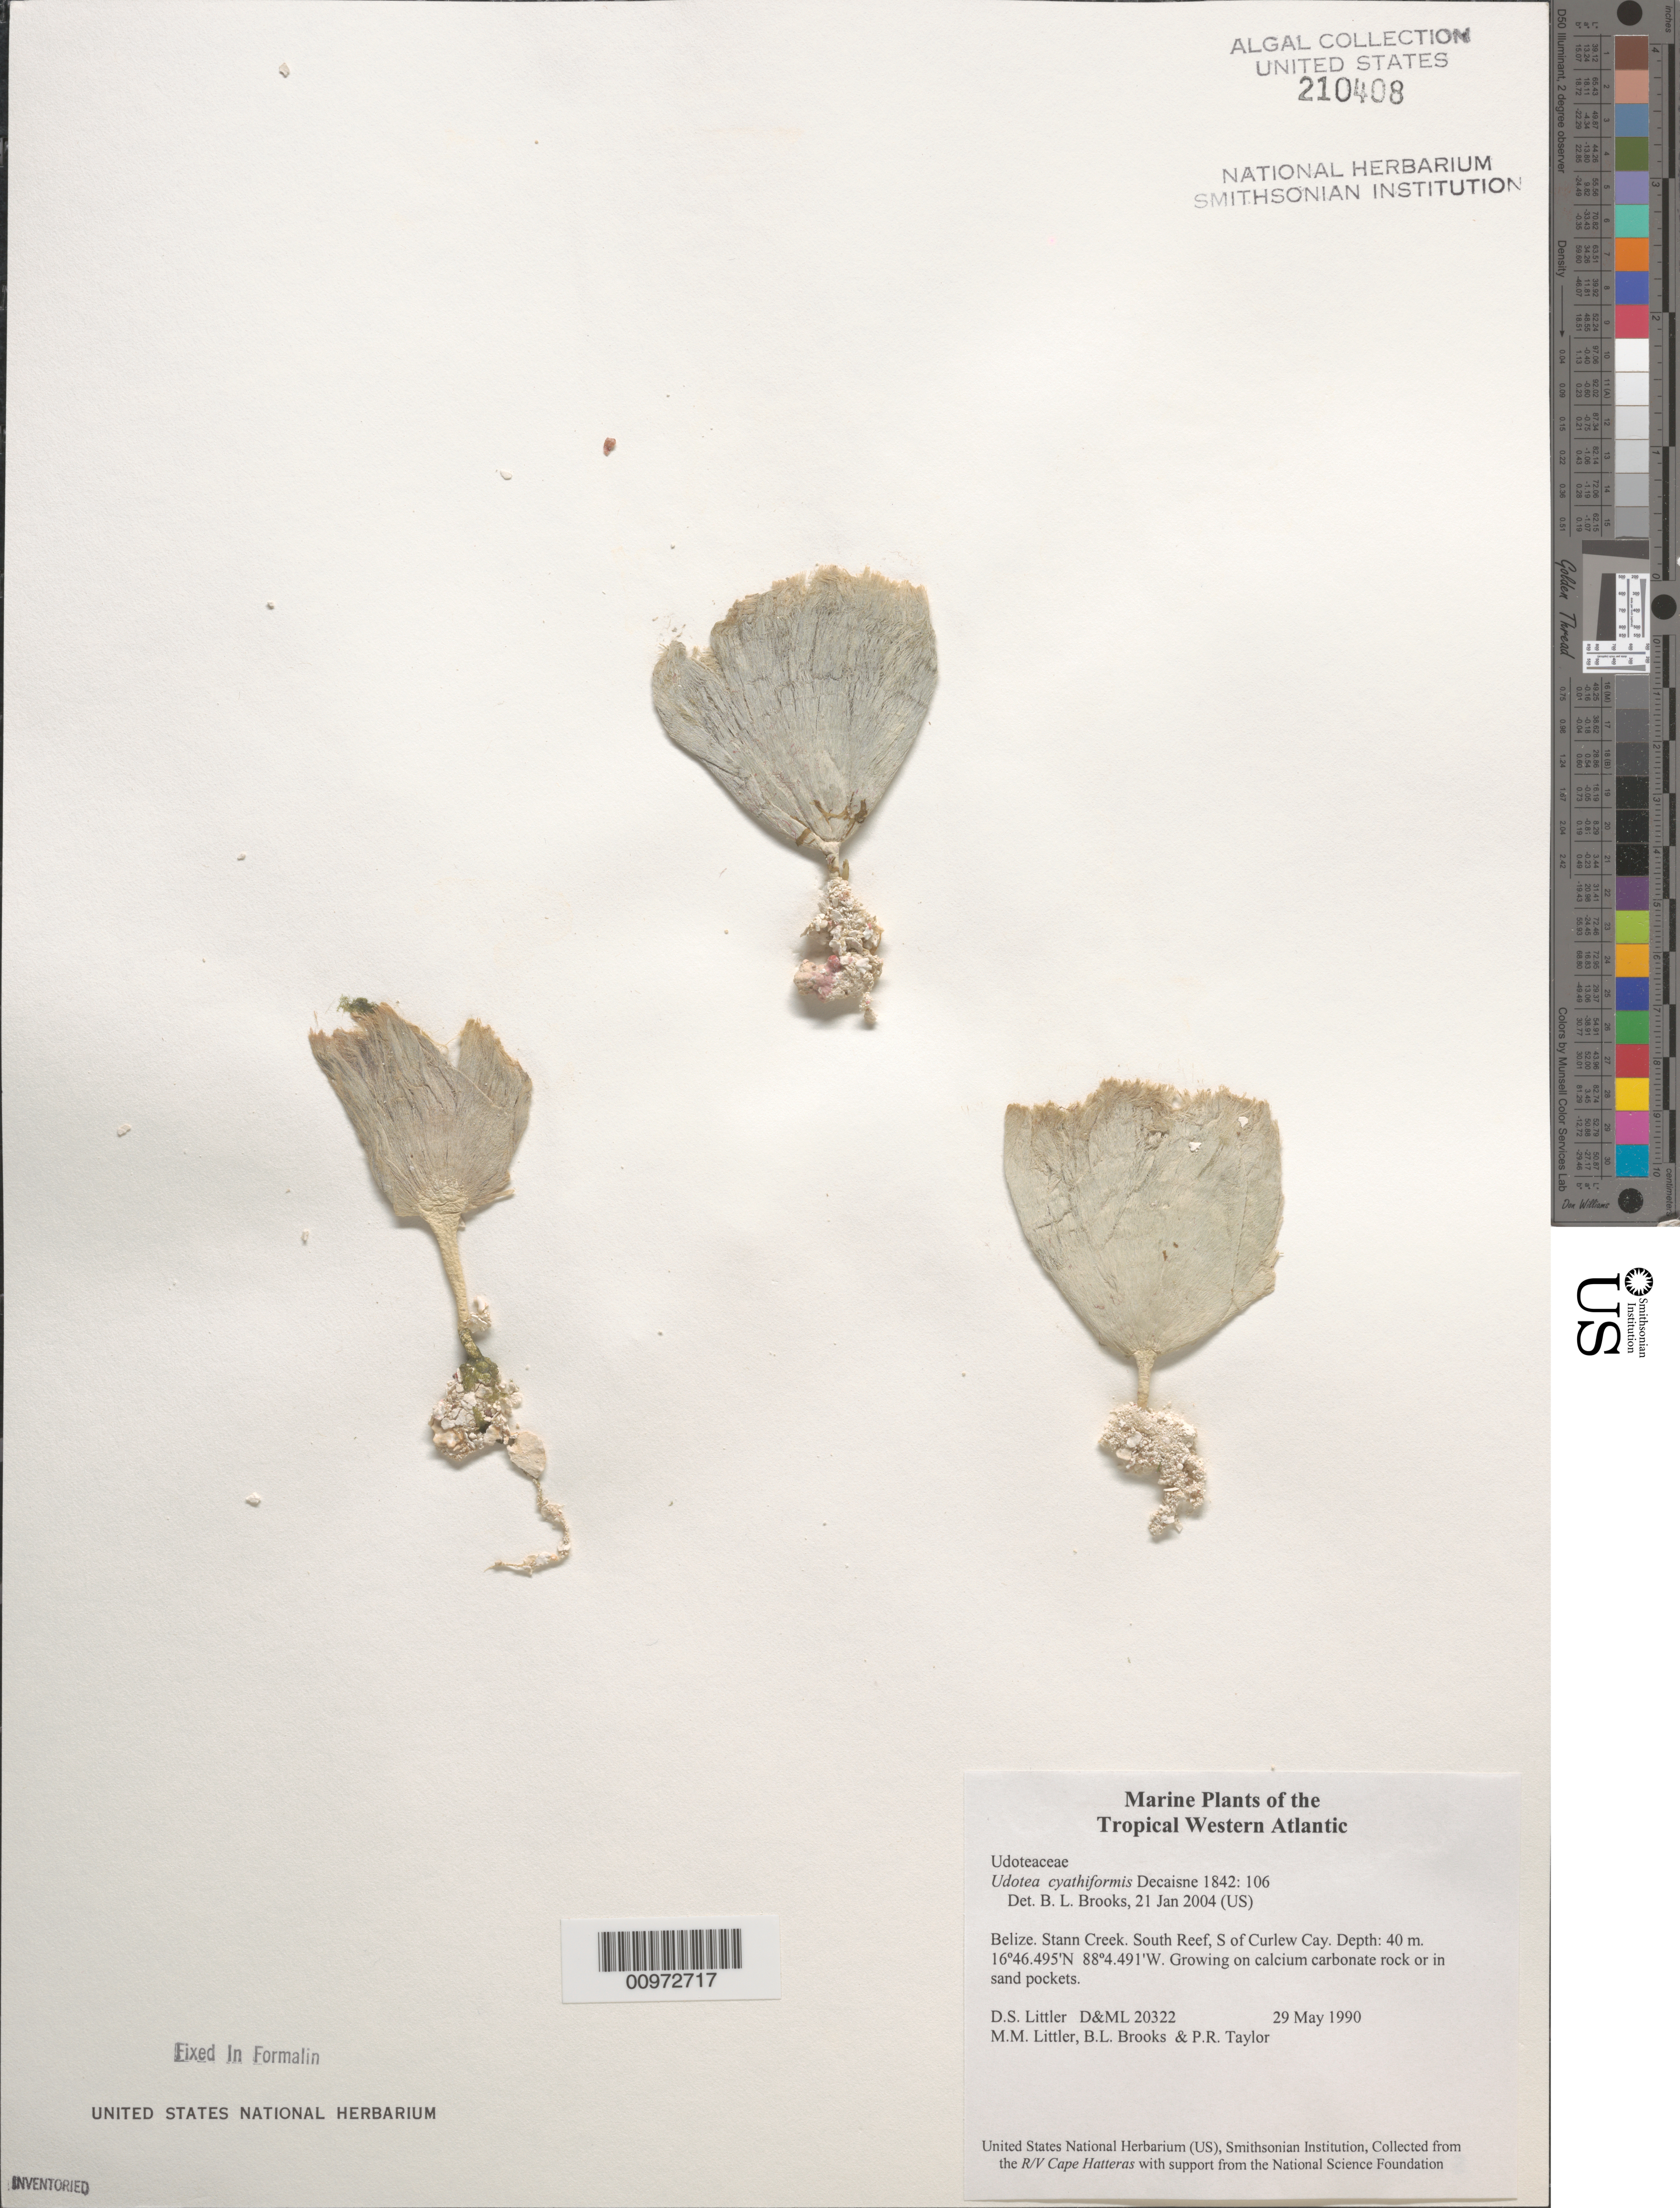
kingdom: Plantae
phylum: Chlorophyta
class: Ulvophyceae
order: Bryopsidales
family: Udoteaceae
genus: Udotea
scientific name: Udotea cyathiformis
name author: Decne.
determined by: Brooks, B. L., (BOT), Smithsonian Institution - National Museum of Natural History (UNITED STATES)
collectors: D. S. Littler, M. M. Littler, B. Brooks & P. R. Taylor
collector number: D&ML 20322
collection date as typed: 29 May 1990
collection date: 1990-05-29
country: Belize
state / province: Stann Creek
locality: South Reef, south of Curlew Cay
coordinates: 16 46.495'N, 88 4.491'W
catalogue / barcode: US 210408